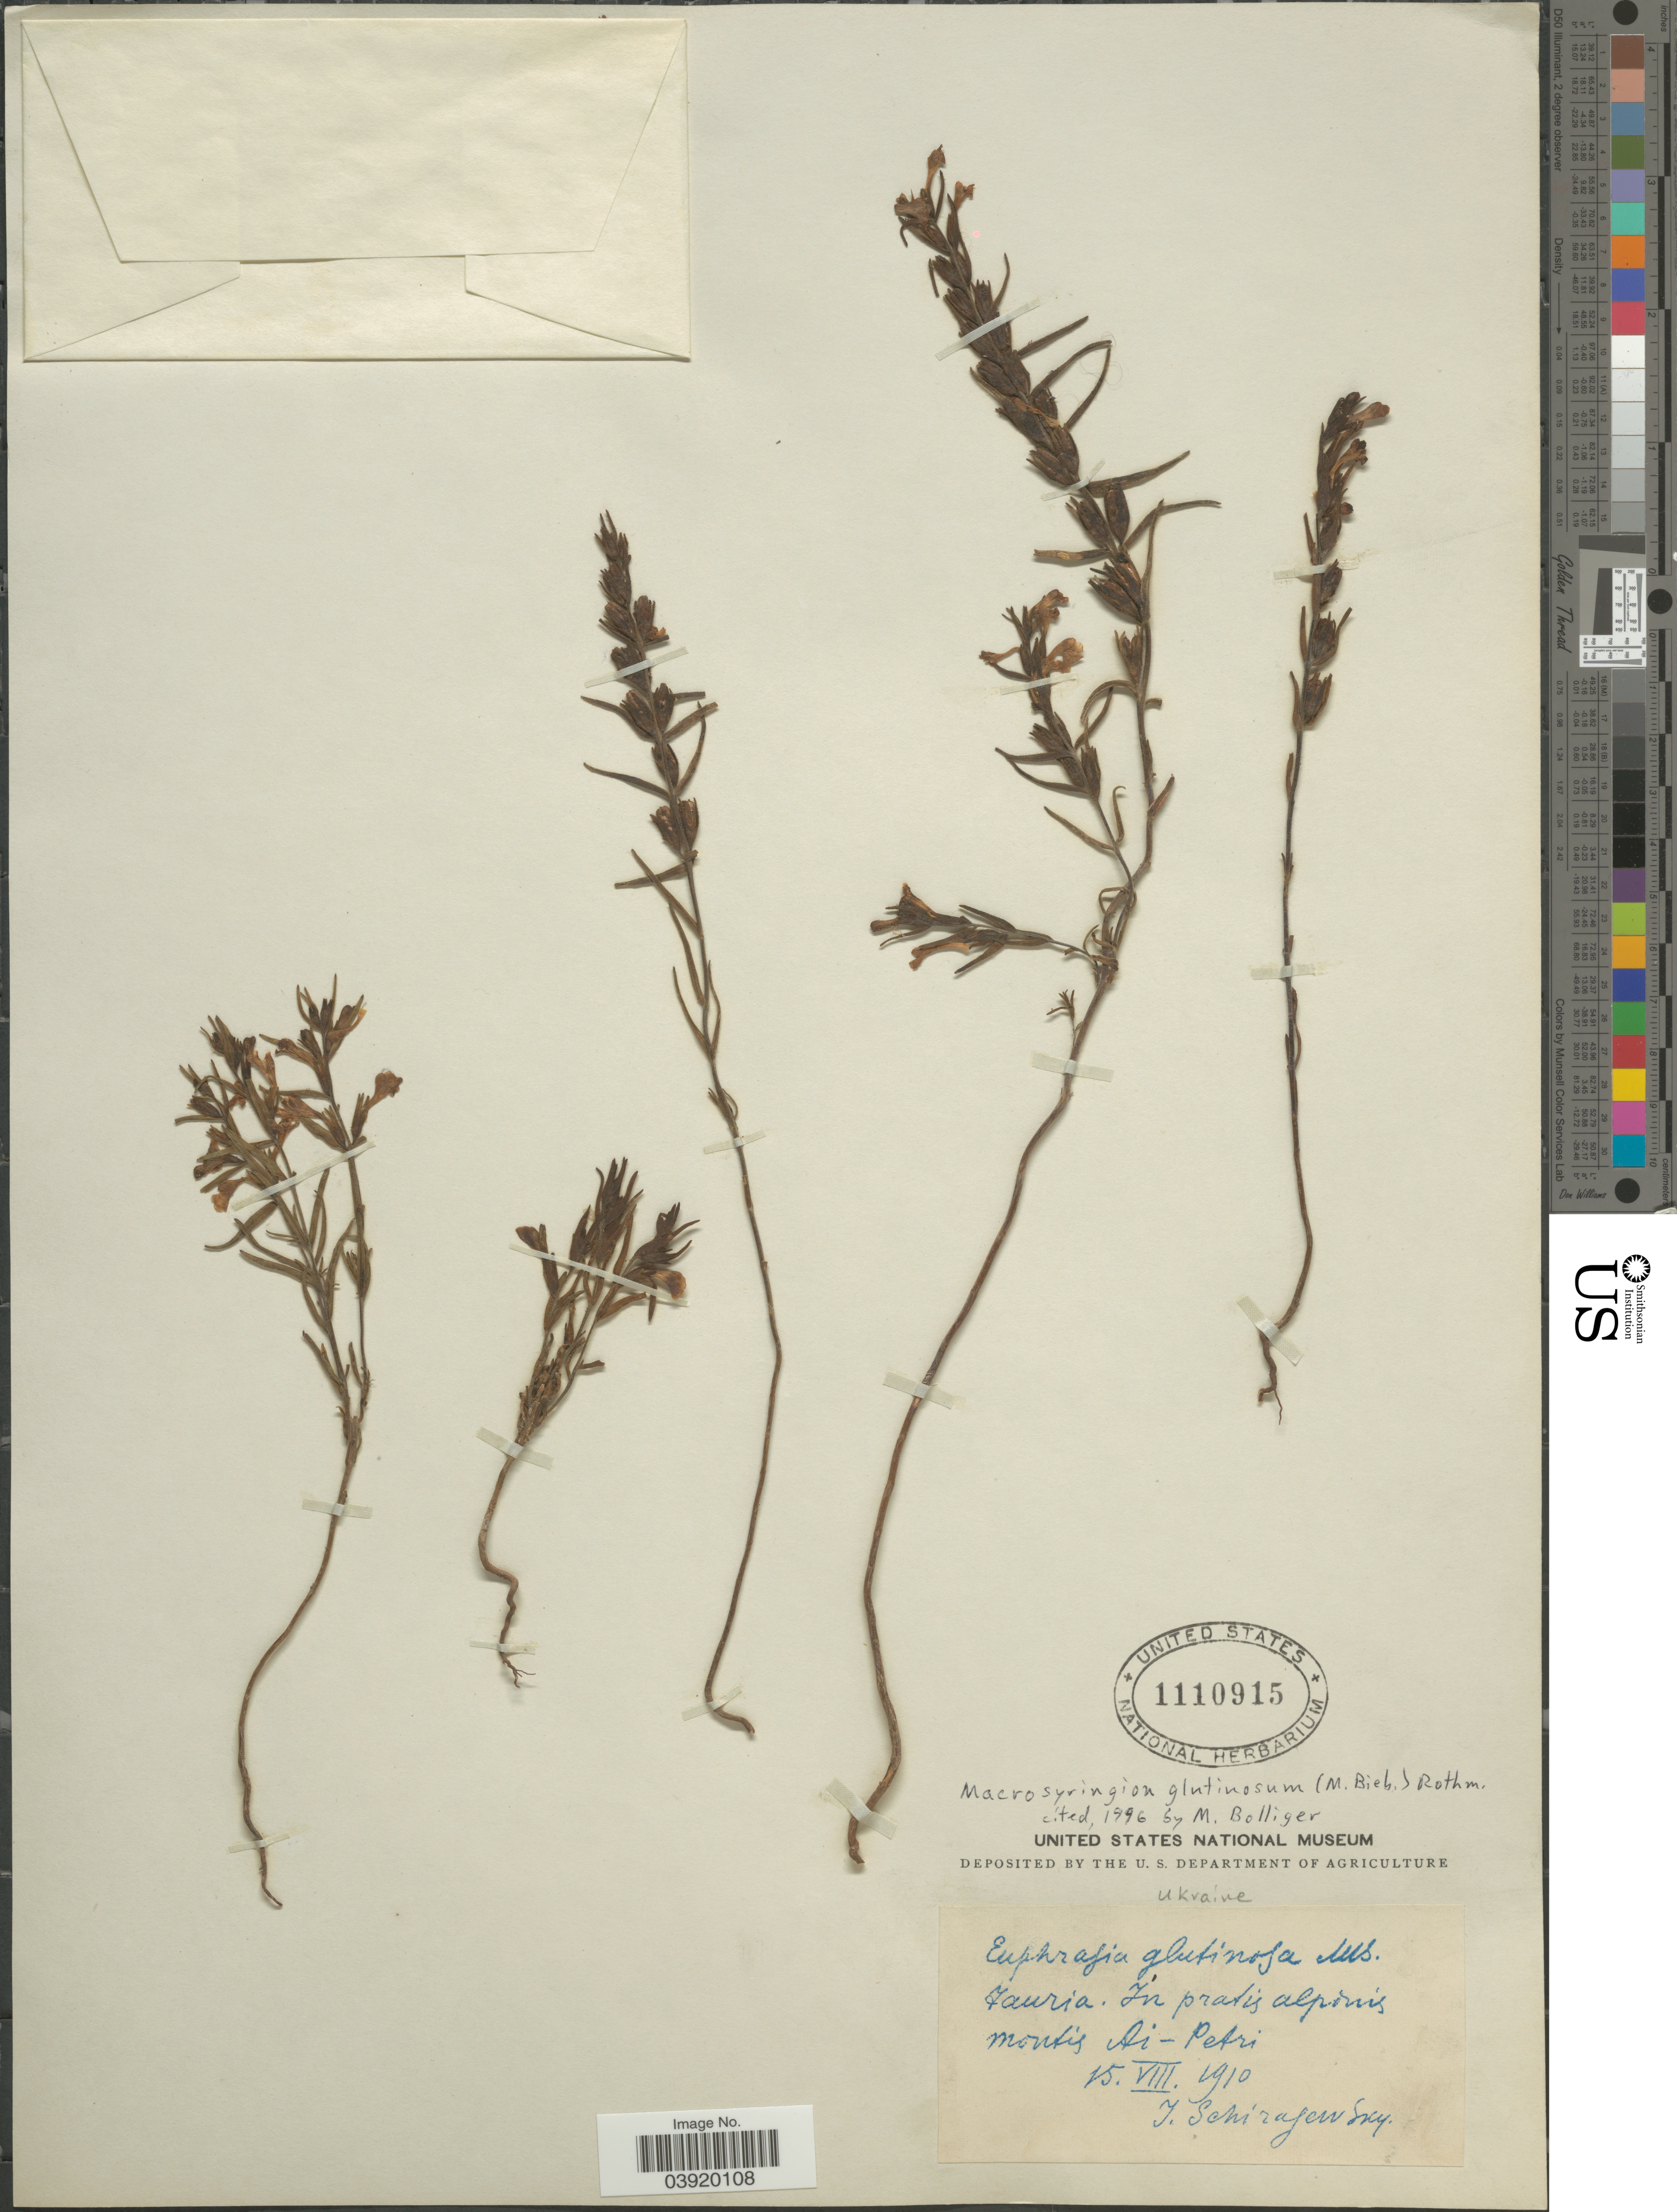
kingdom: Plantae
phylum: Tracheophyta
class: Magnoliopsida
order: Lamiales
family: Orobanchaceae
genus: Macrosyringion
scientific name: Macrosyringion glutinosum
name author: (M. Bieb.) Rothm.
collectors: I. Schirajewsky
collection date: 1910-08-15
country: Ukraine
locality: Tauria. In pratis alpinis montis Ai-Petri.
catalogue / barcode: US 1110915